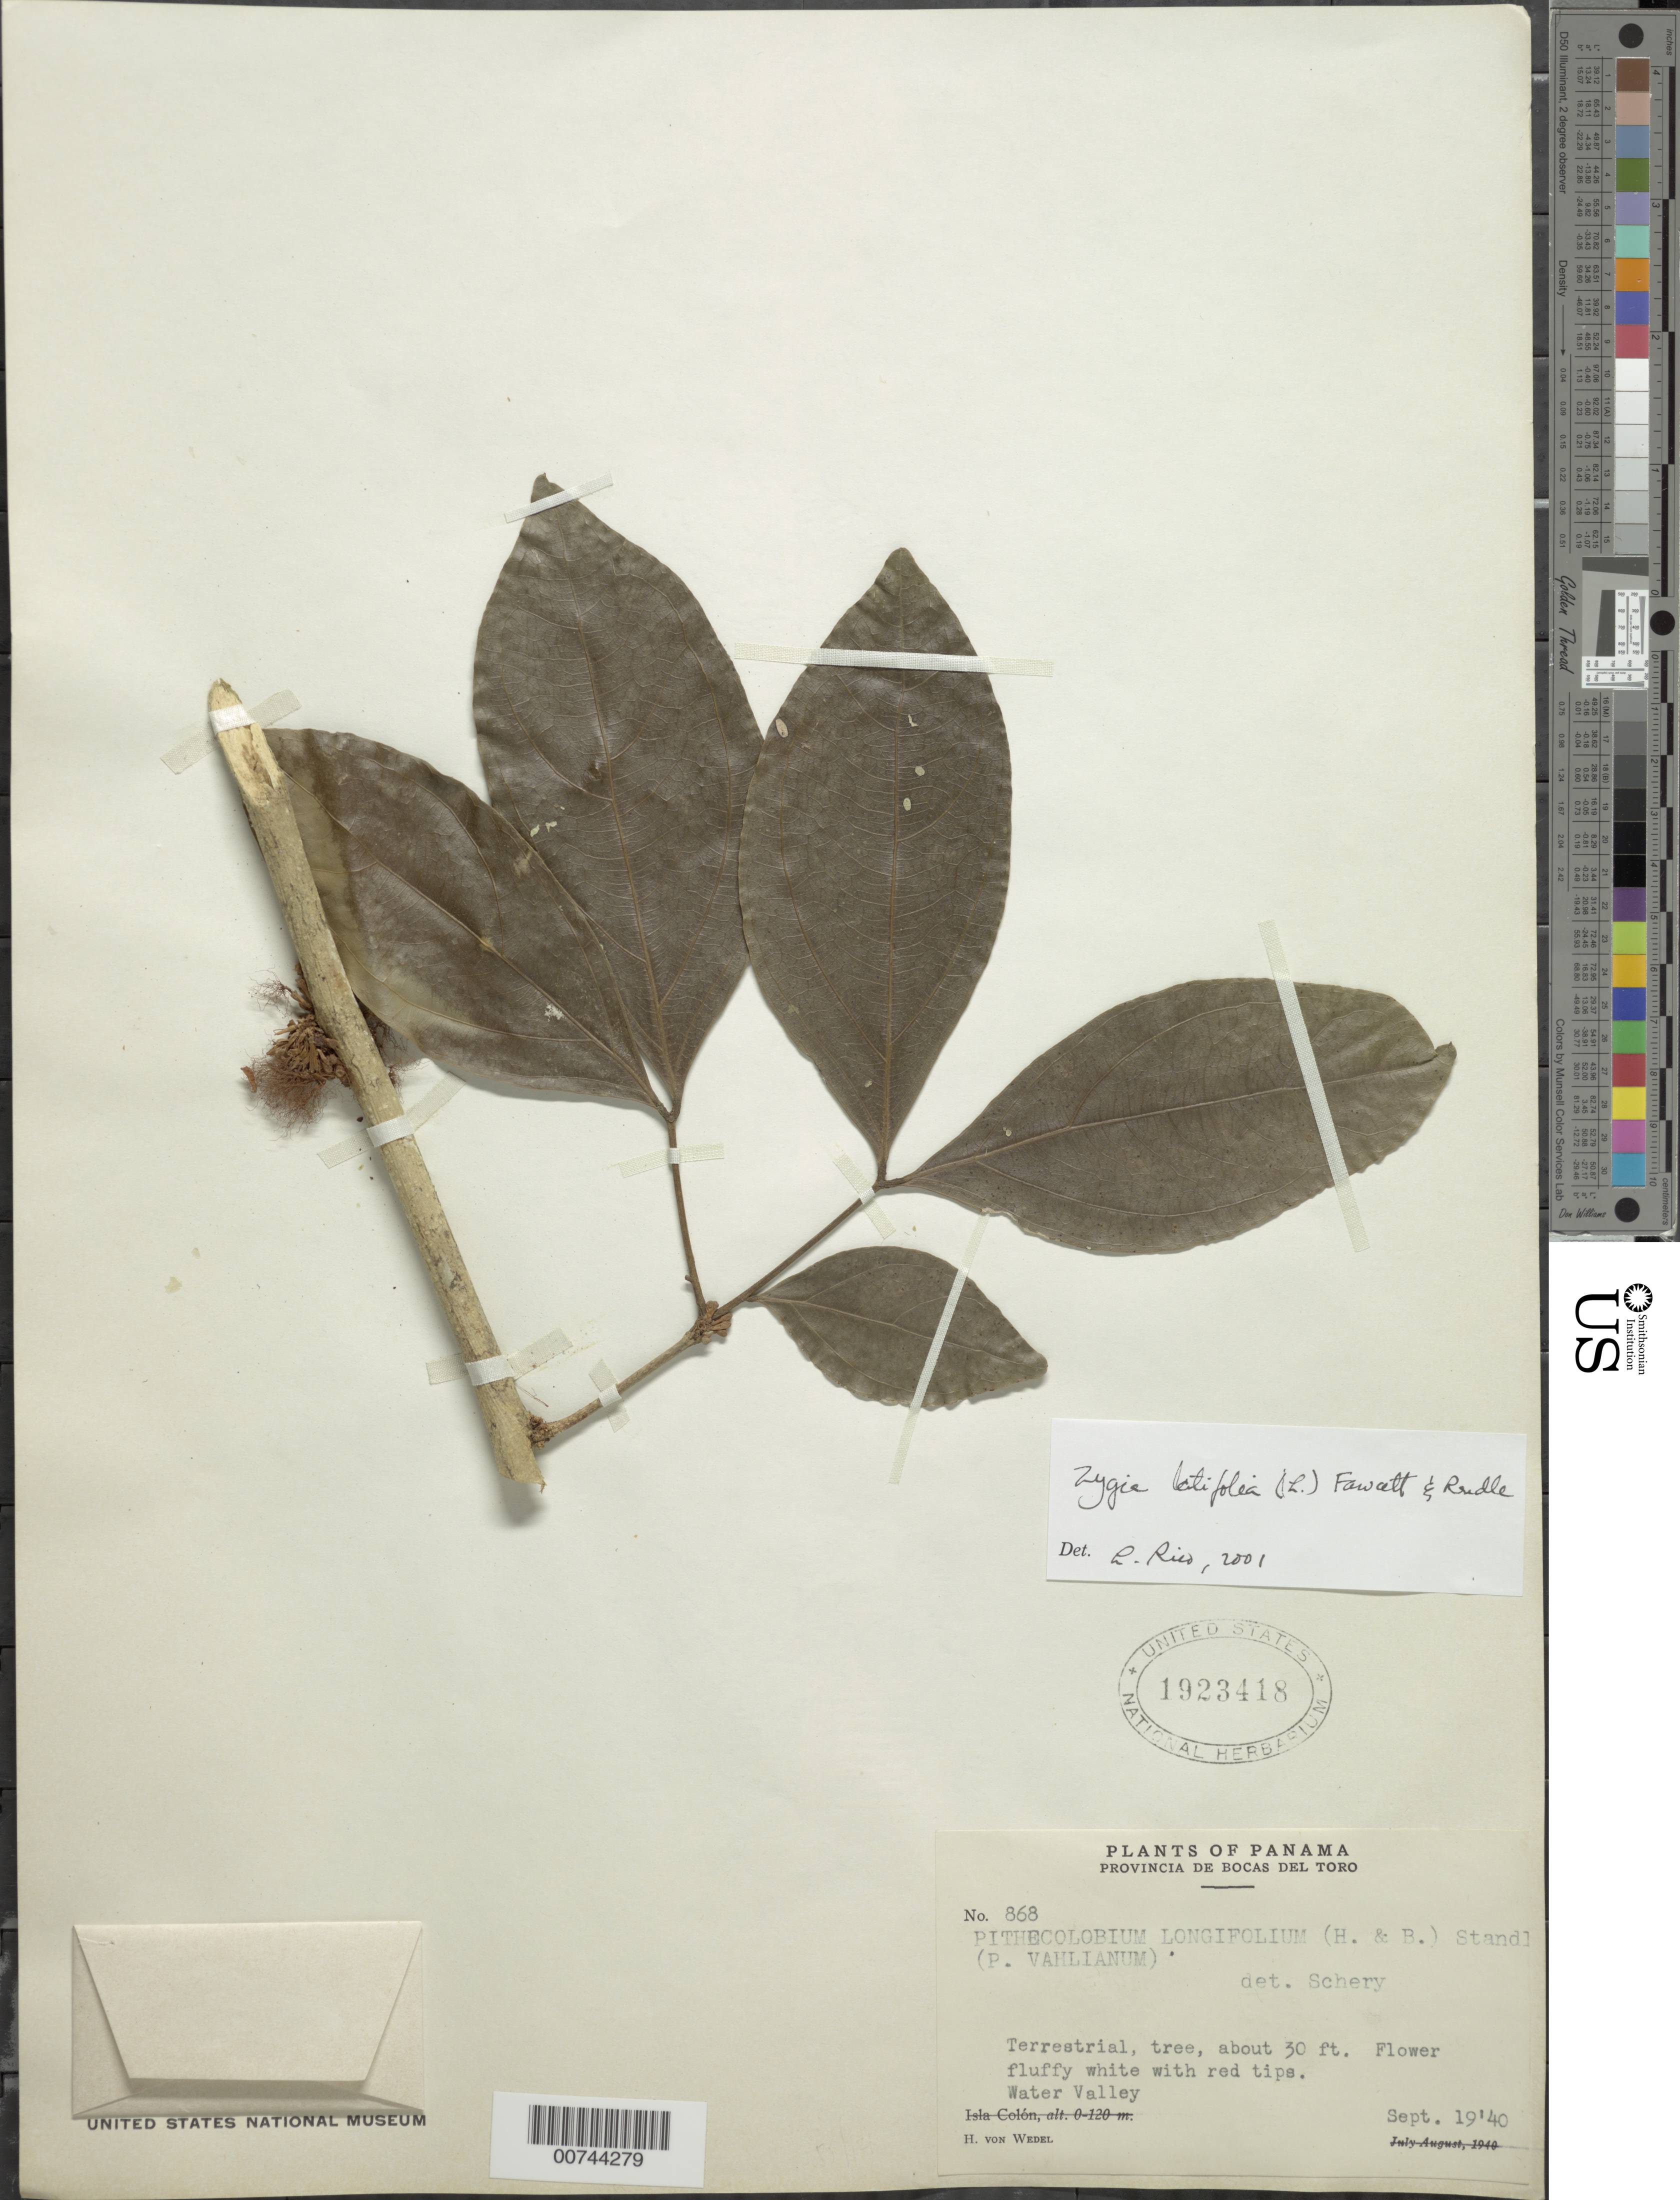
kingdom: Plantae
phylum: Tracheophyta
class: Magnoliopsida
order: Fabales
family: Fabaceae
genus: Zygia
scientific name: Zygia latifolia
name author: (L.) Fawc. & Rendle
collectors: H. von Wedel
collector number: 868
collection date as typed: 19 Sep 1940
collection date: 1940-09-19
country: Panama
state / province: Bocas del Toro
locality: Water Valley.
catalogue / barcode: US 1923418